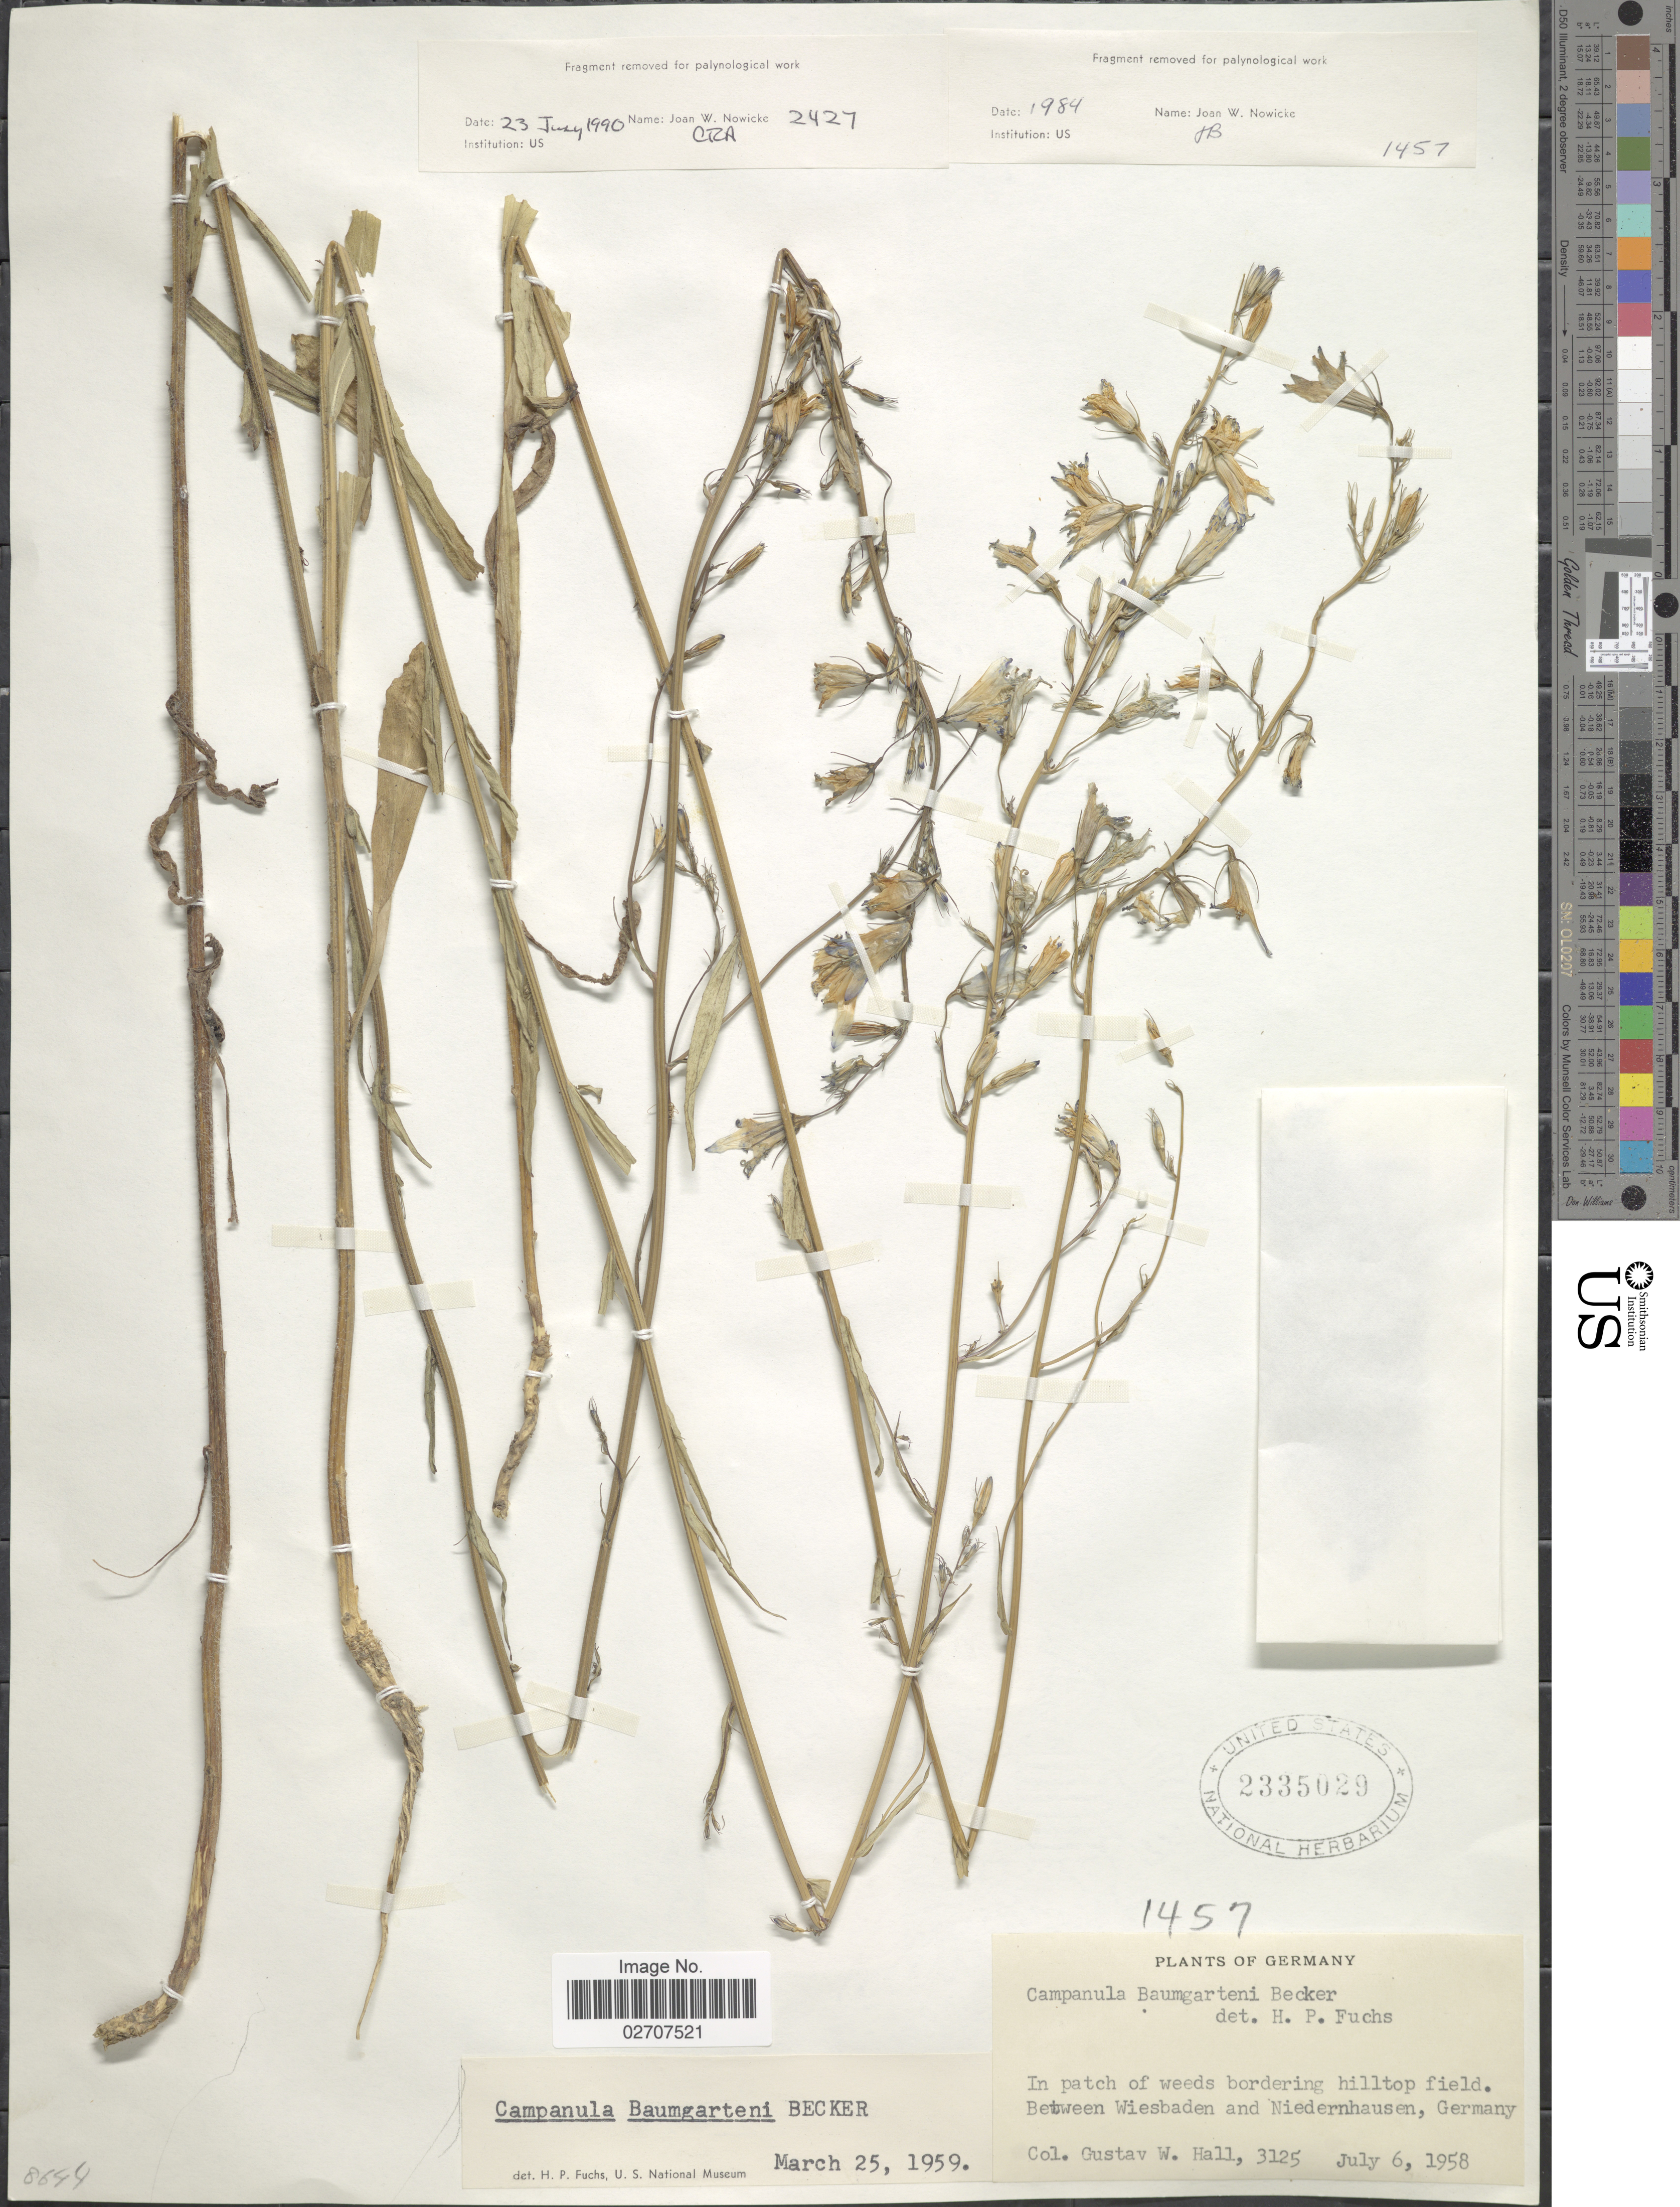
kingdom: Plantae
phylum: Tracheophyta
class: Magnoliopsida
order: Asterales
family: Campanulaceae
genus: Campanula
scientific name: Campanula baumgartenii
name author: Becker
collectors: G. Hall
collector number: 3125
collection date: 1958-07-06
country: Germany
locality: Between Wiesbaden and Niedernhausen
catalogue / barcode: US 2335029